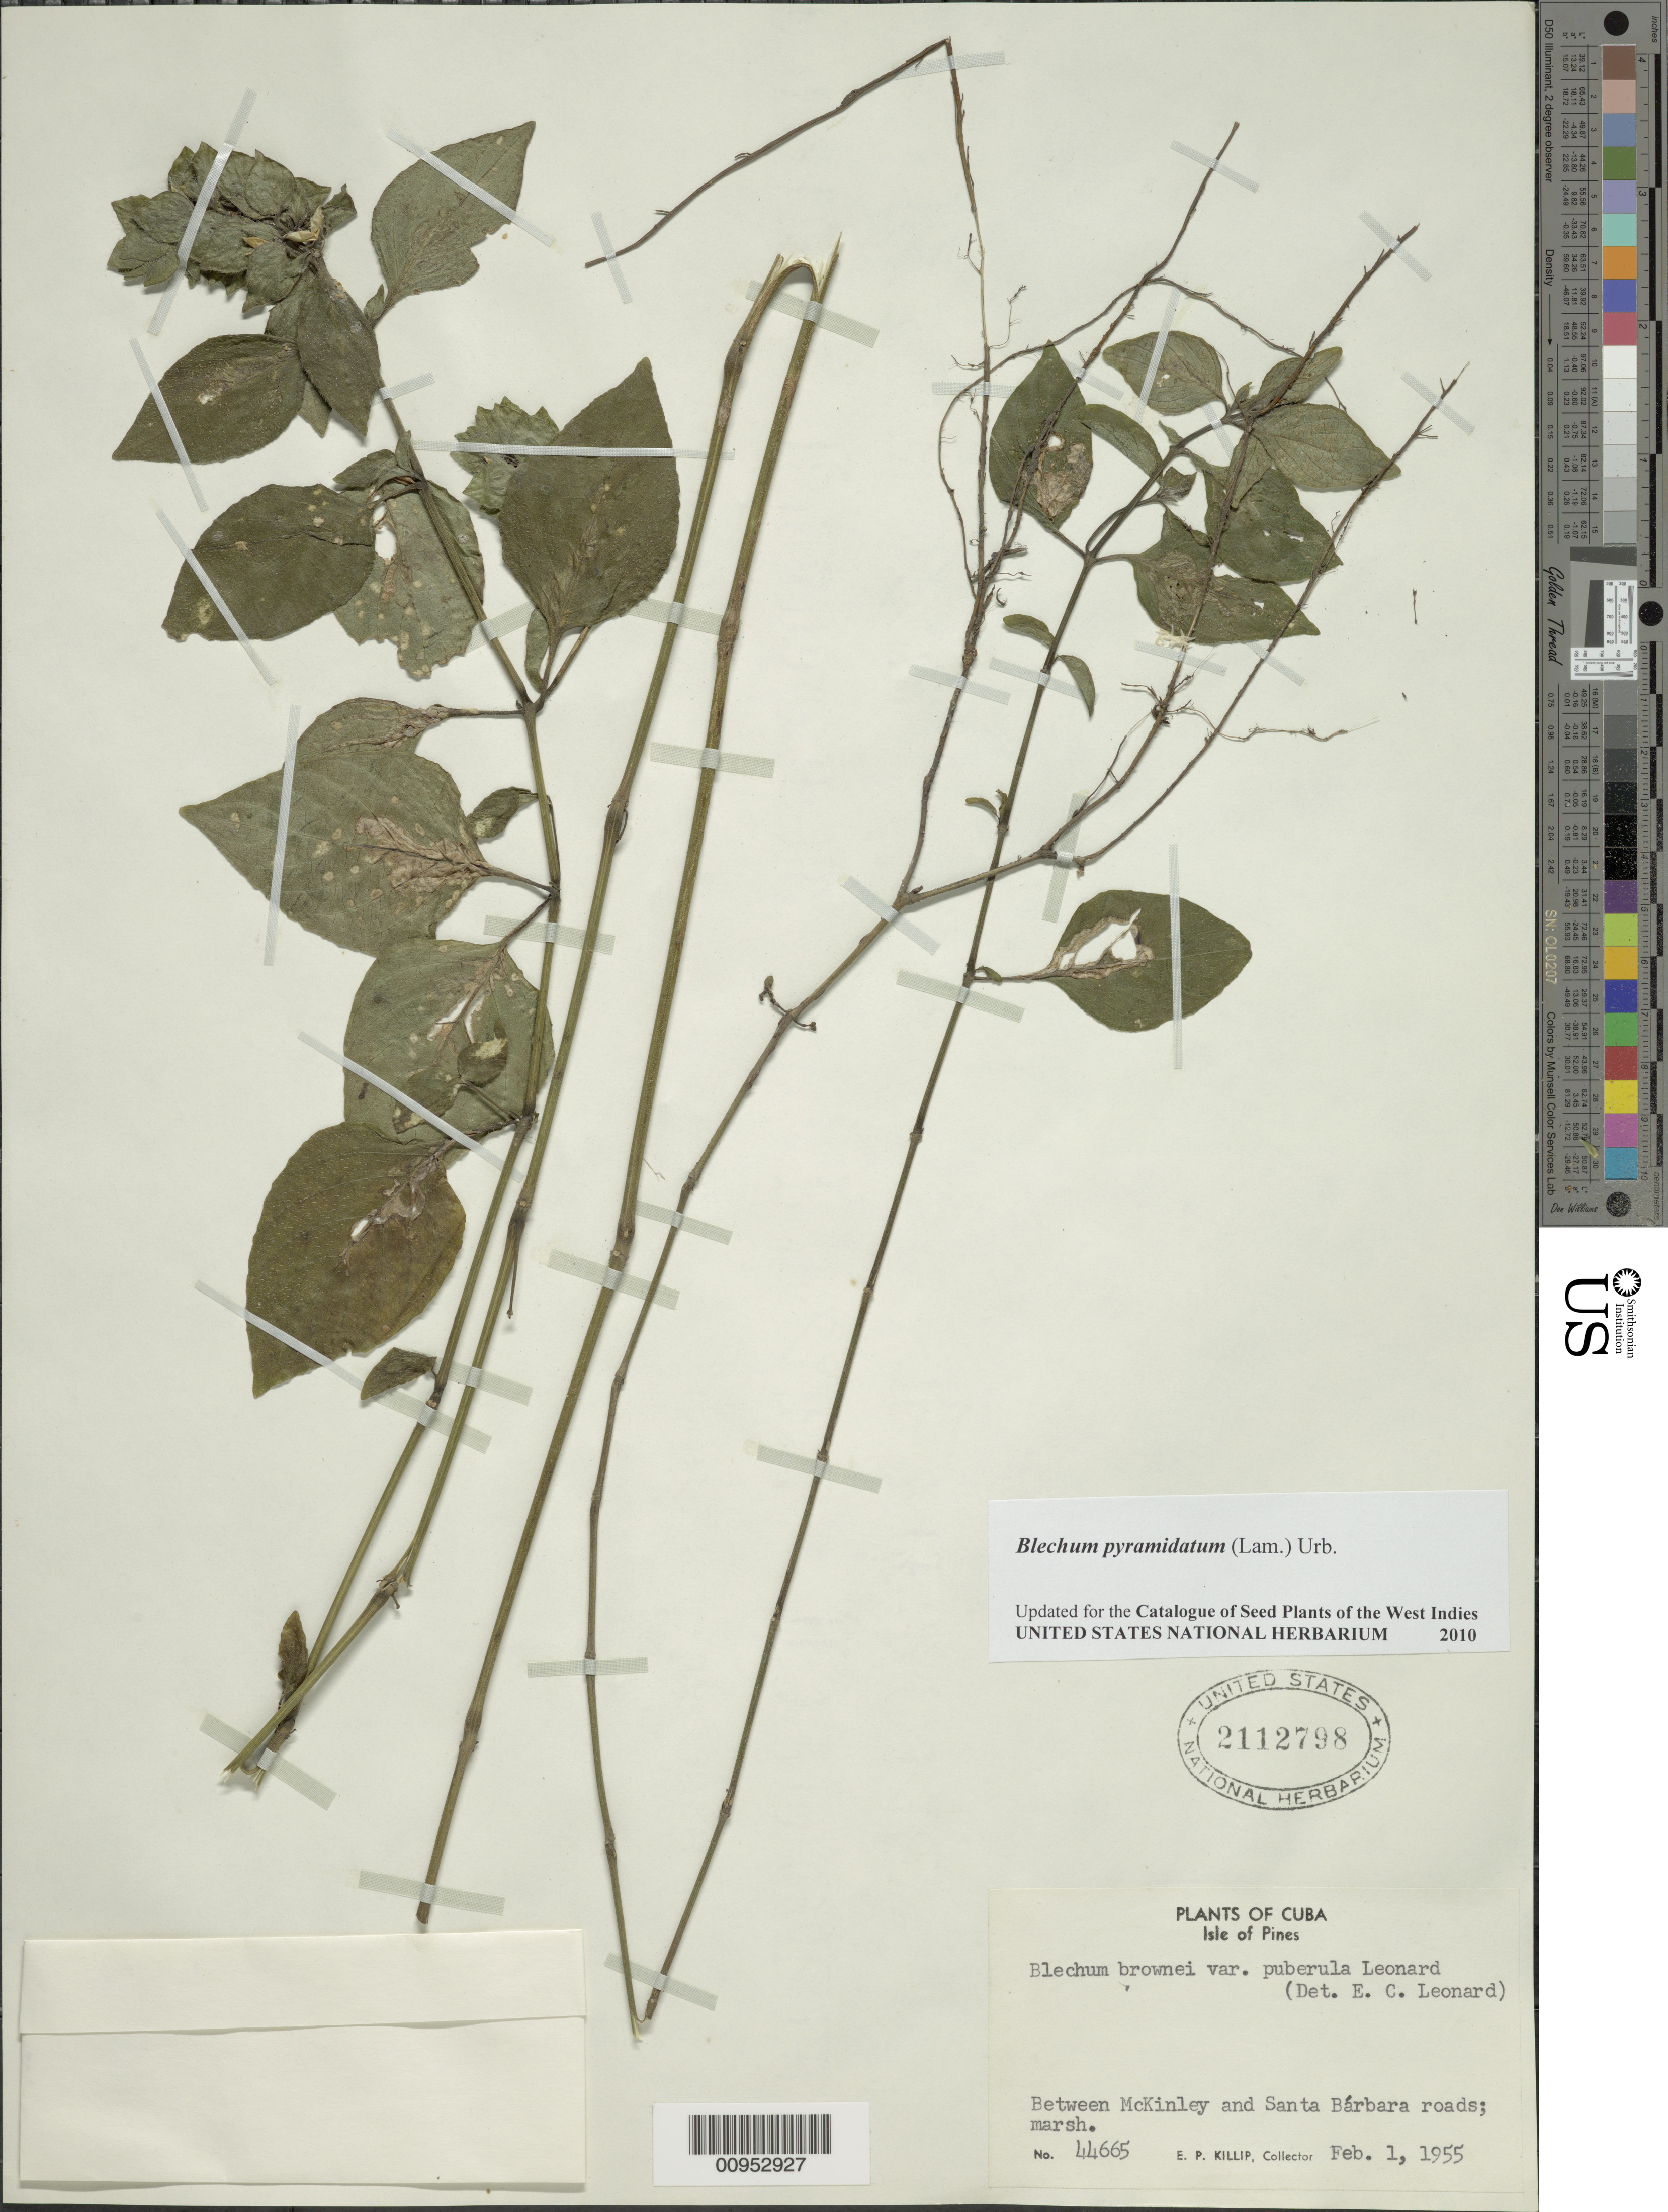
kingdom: Plantae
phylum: Tracheophyta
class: Magnoliopsida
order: Lamiales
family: Acanthaceae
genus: Blechum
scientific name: Blechum pyramidatum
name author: (Lam.) Urb.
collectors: E. P. Killip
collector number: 44665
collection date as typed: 01 Feb 1955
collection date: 1955-02-01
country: Cuba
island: Isla de la Juventud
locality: Isle of Pines, between McKinley and Santa Bárbara roads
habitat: Marsh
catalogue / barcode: US 2112798